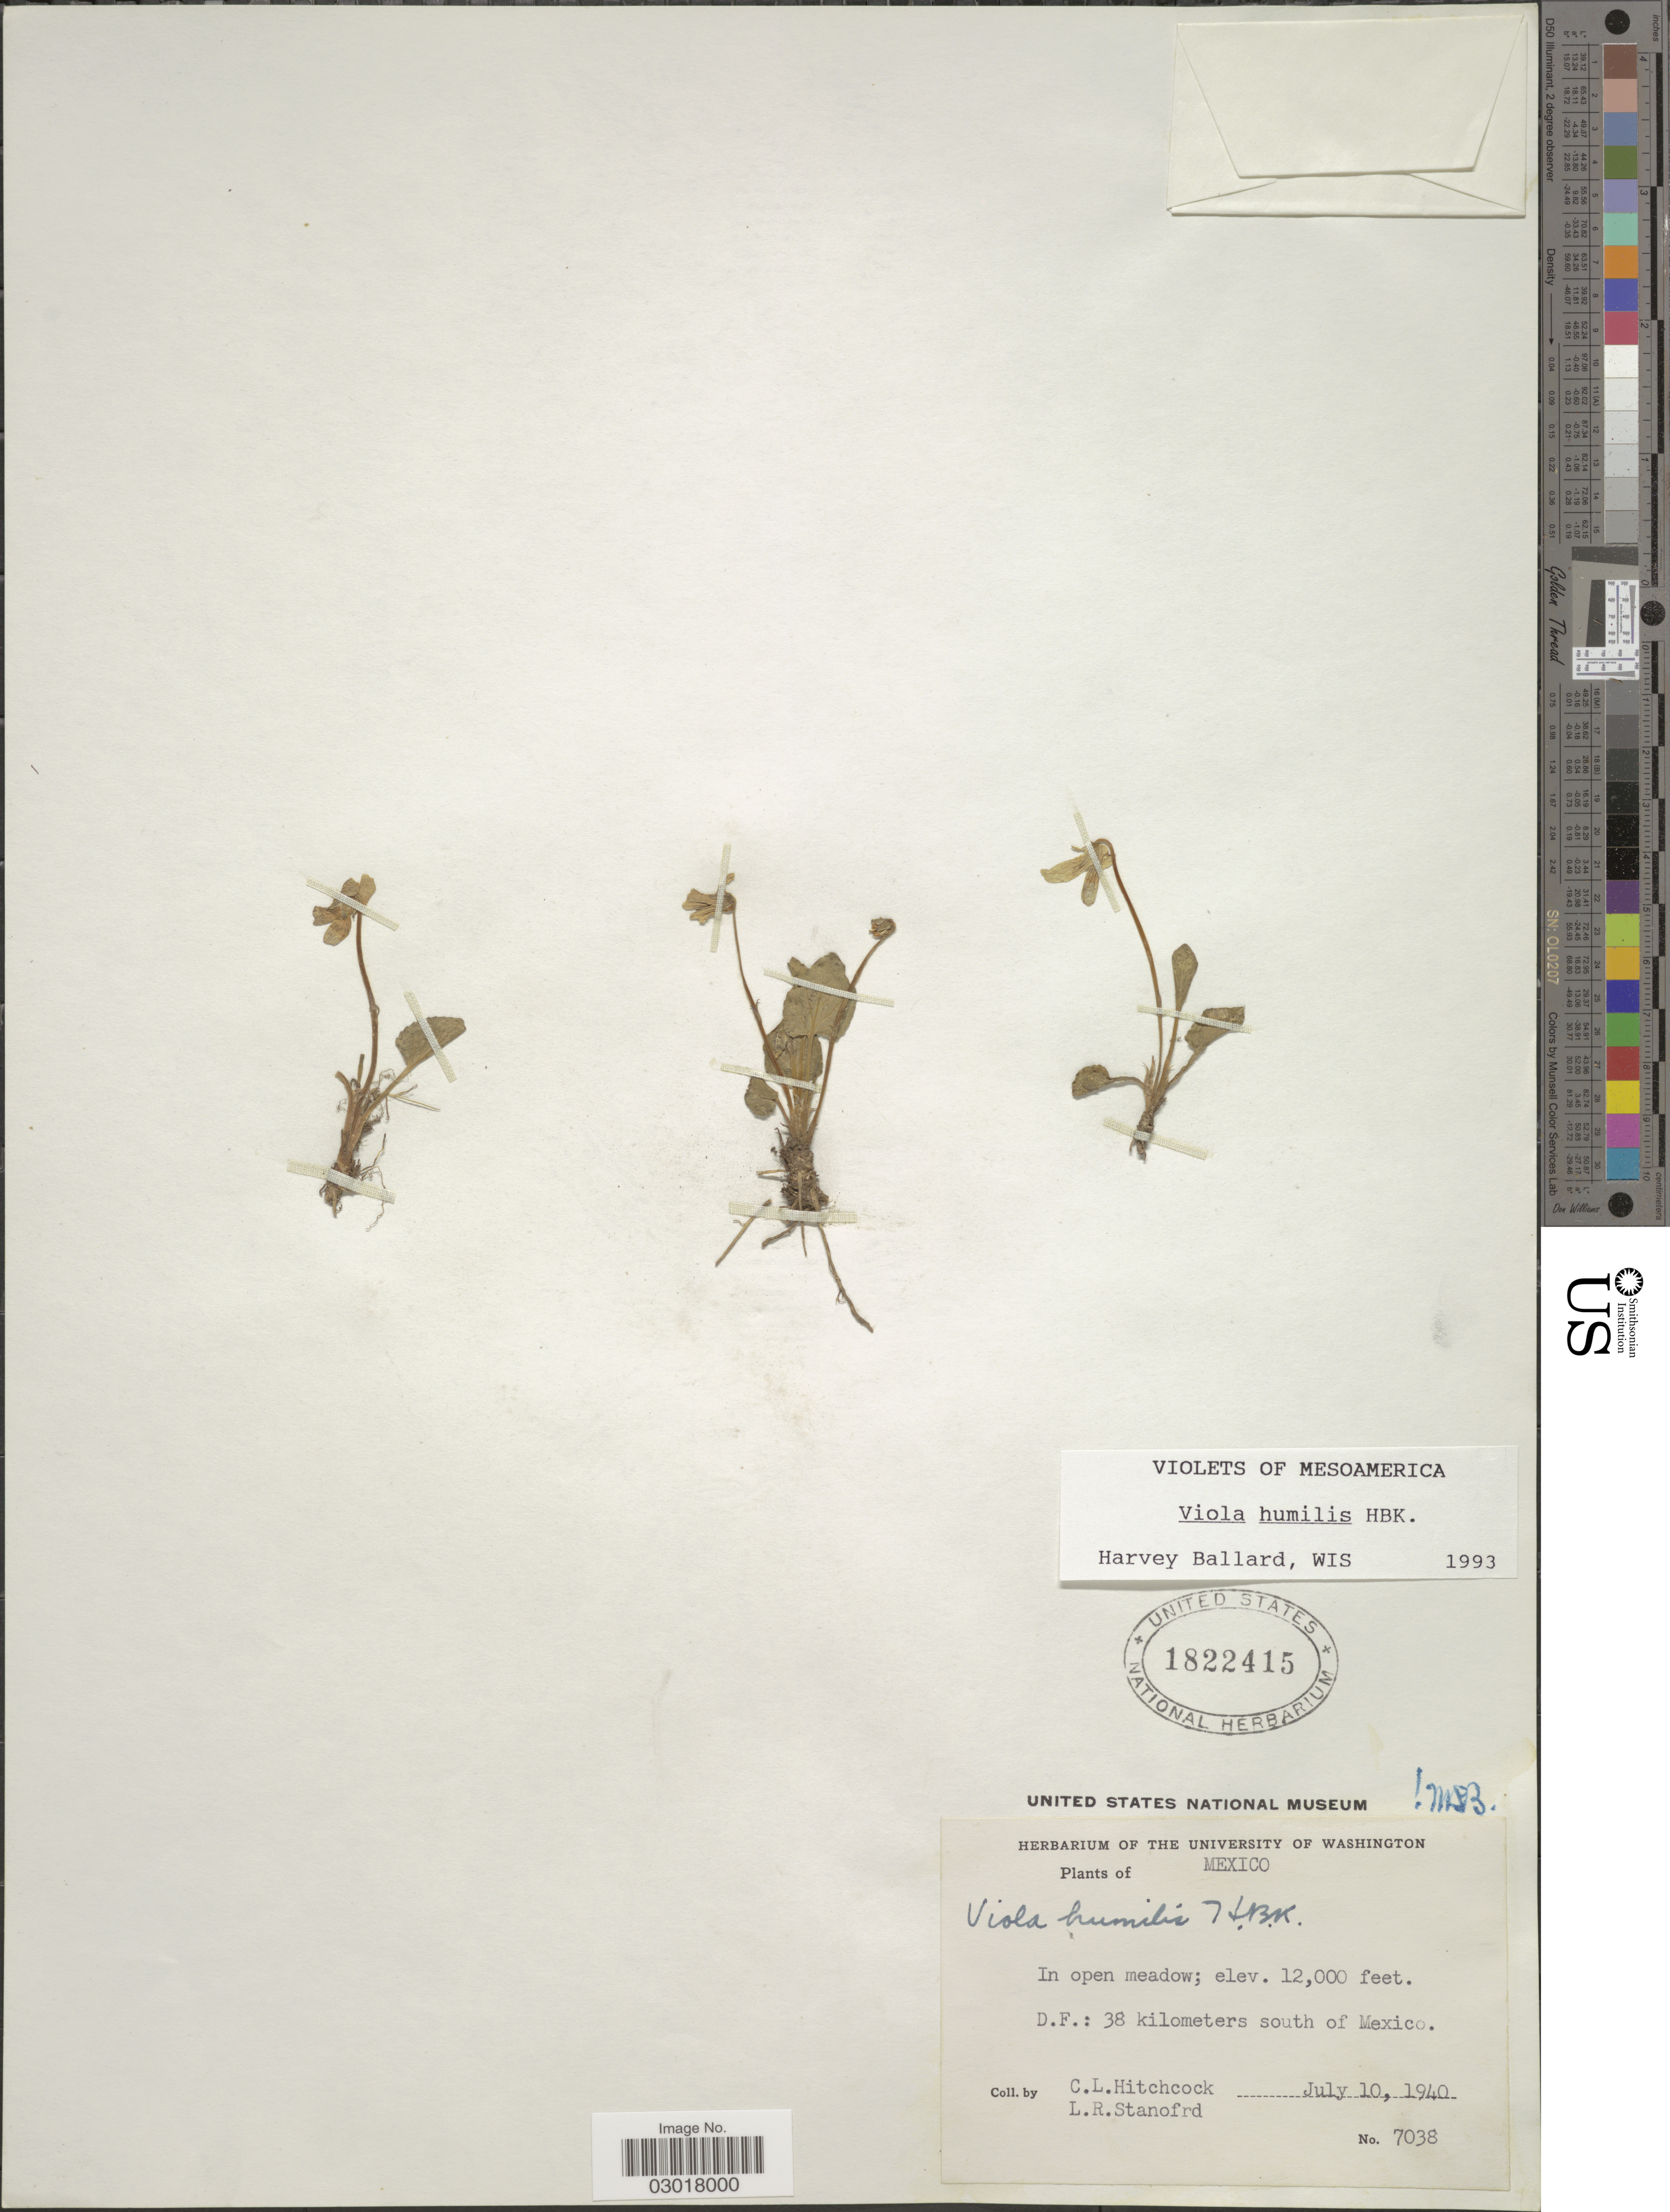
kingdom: Plantae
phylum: Tracheophyta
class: Magnoliopsida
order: Malpighiales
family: Violaceae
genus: Viola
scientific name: Viola humilis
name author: Kunth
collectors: C. L. Hitchcock & L. R. Stanford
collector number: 7038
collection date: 1940-07-10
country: Mexico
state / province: Distrito Federal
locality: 38 kilometers south of Mexico.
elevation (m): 3658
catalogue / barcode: US 1822415